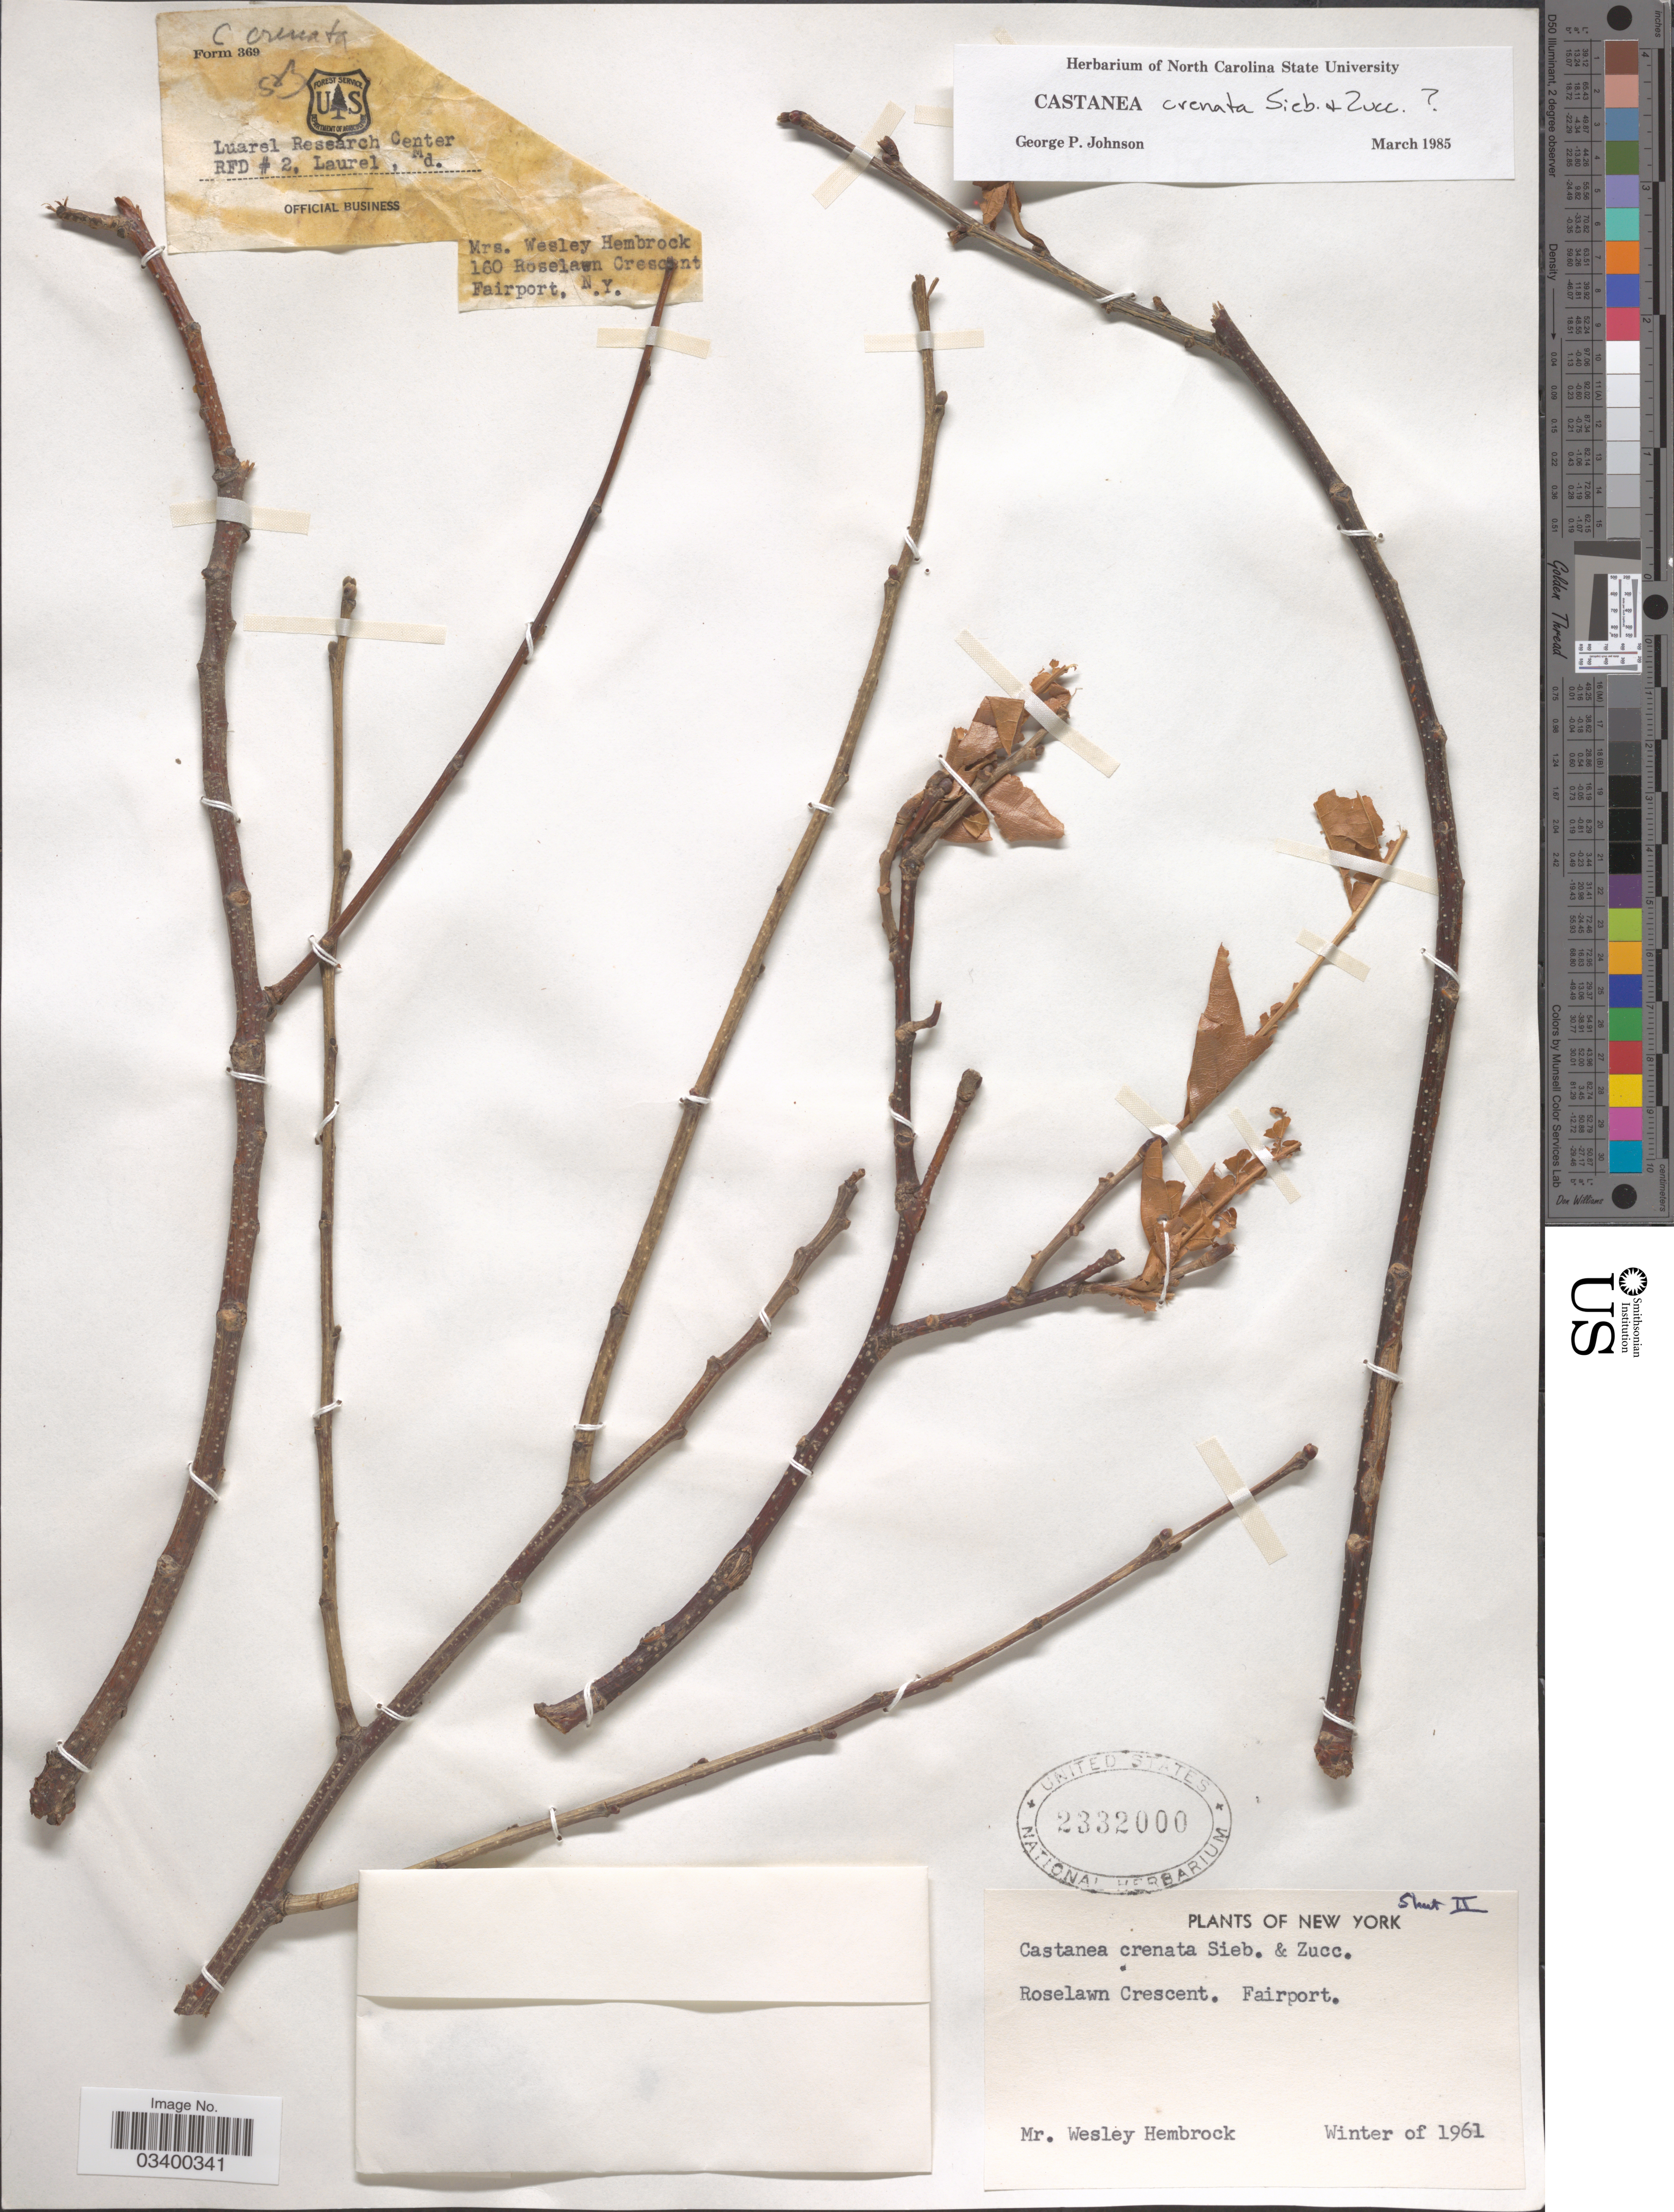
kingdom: Plantae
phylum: Tracheophyta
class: Magnoliopsida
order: Fagales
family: Fagaceae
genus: Castanea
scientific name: Castanea crenata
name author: Siebold & Zucc.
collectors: W. Hembrock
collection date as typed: Winter 1961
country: United States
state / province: New York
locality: Roselawn Crescent. Fairport.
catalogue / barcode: US 2332000